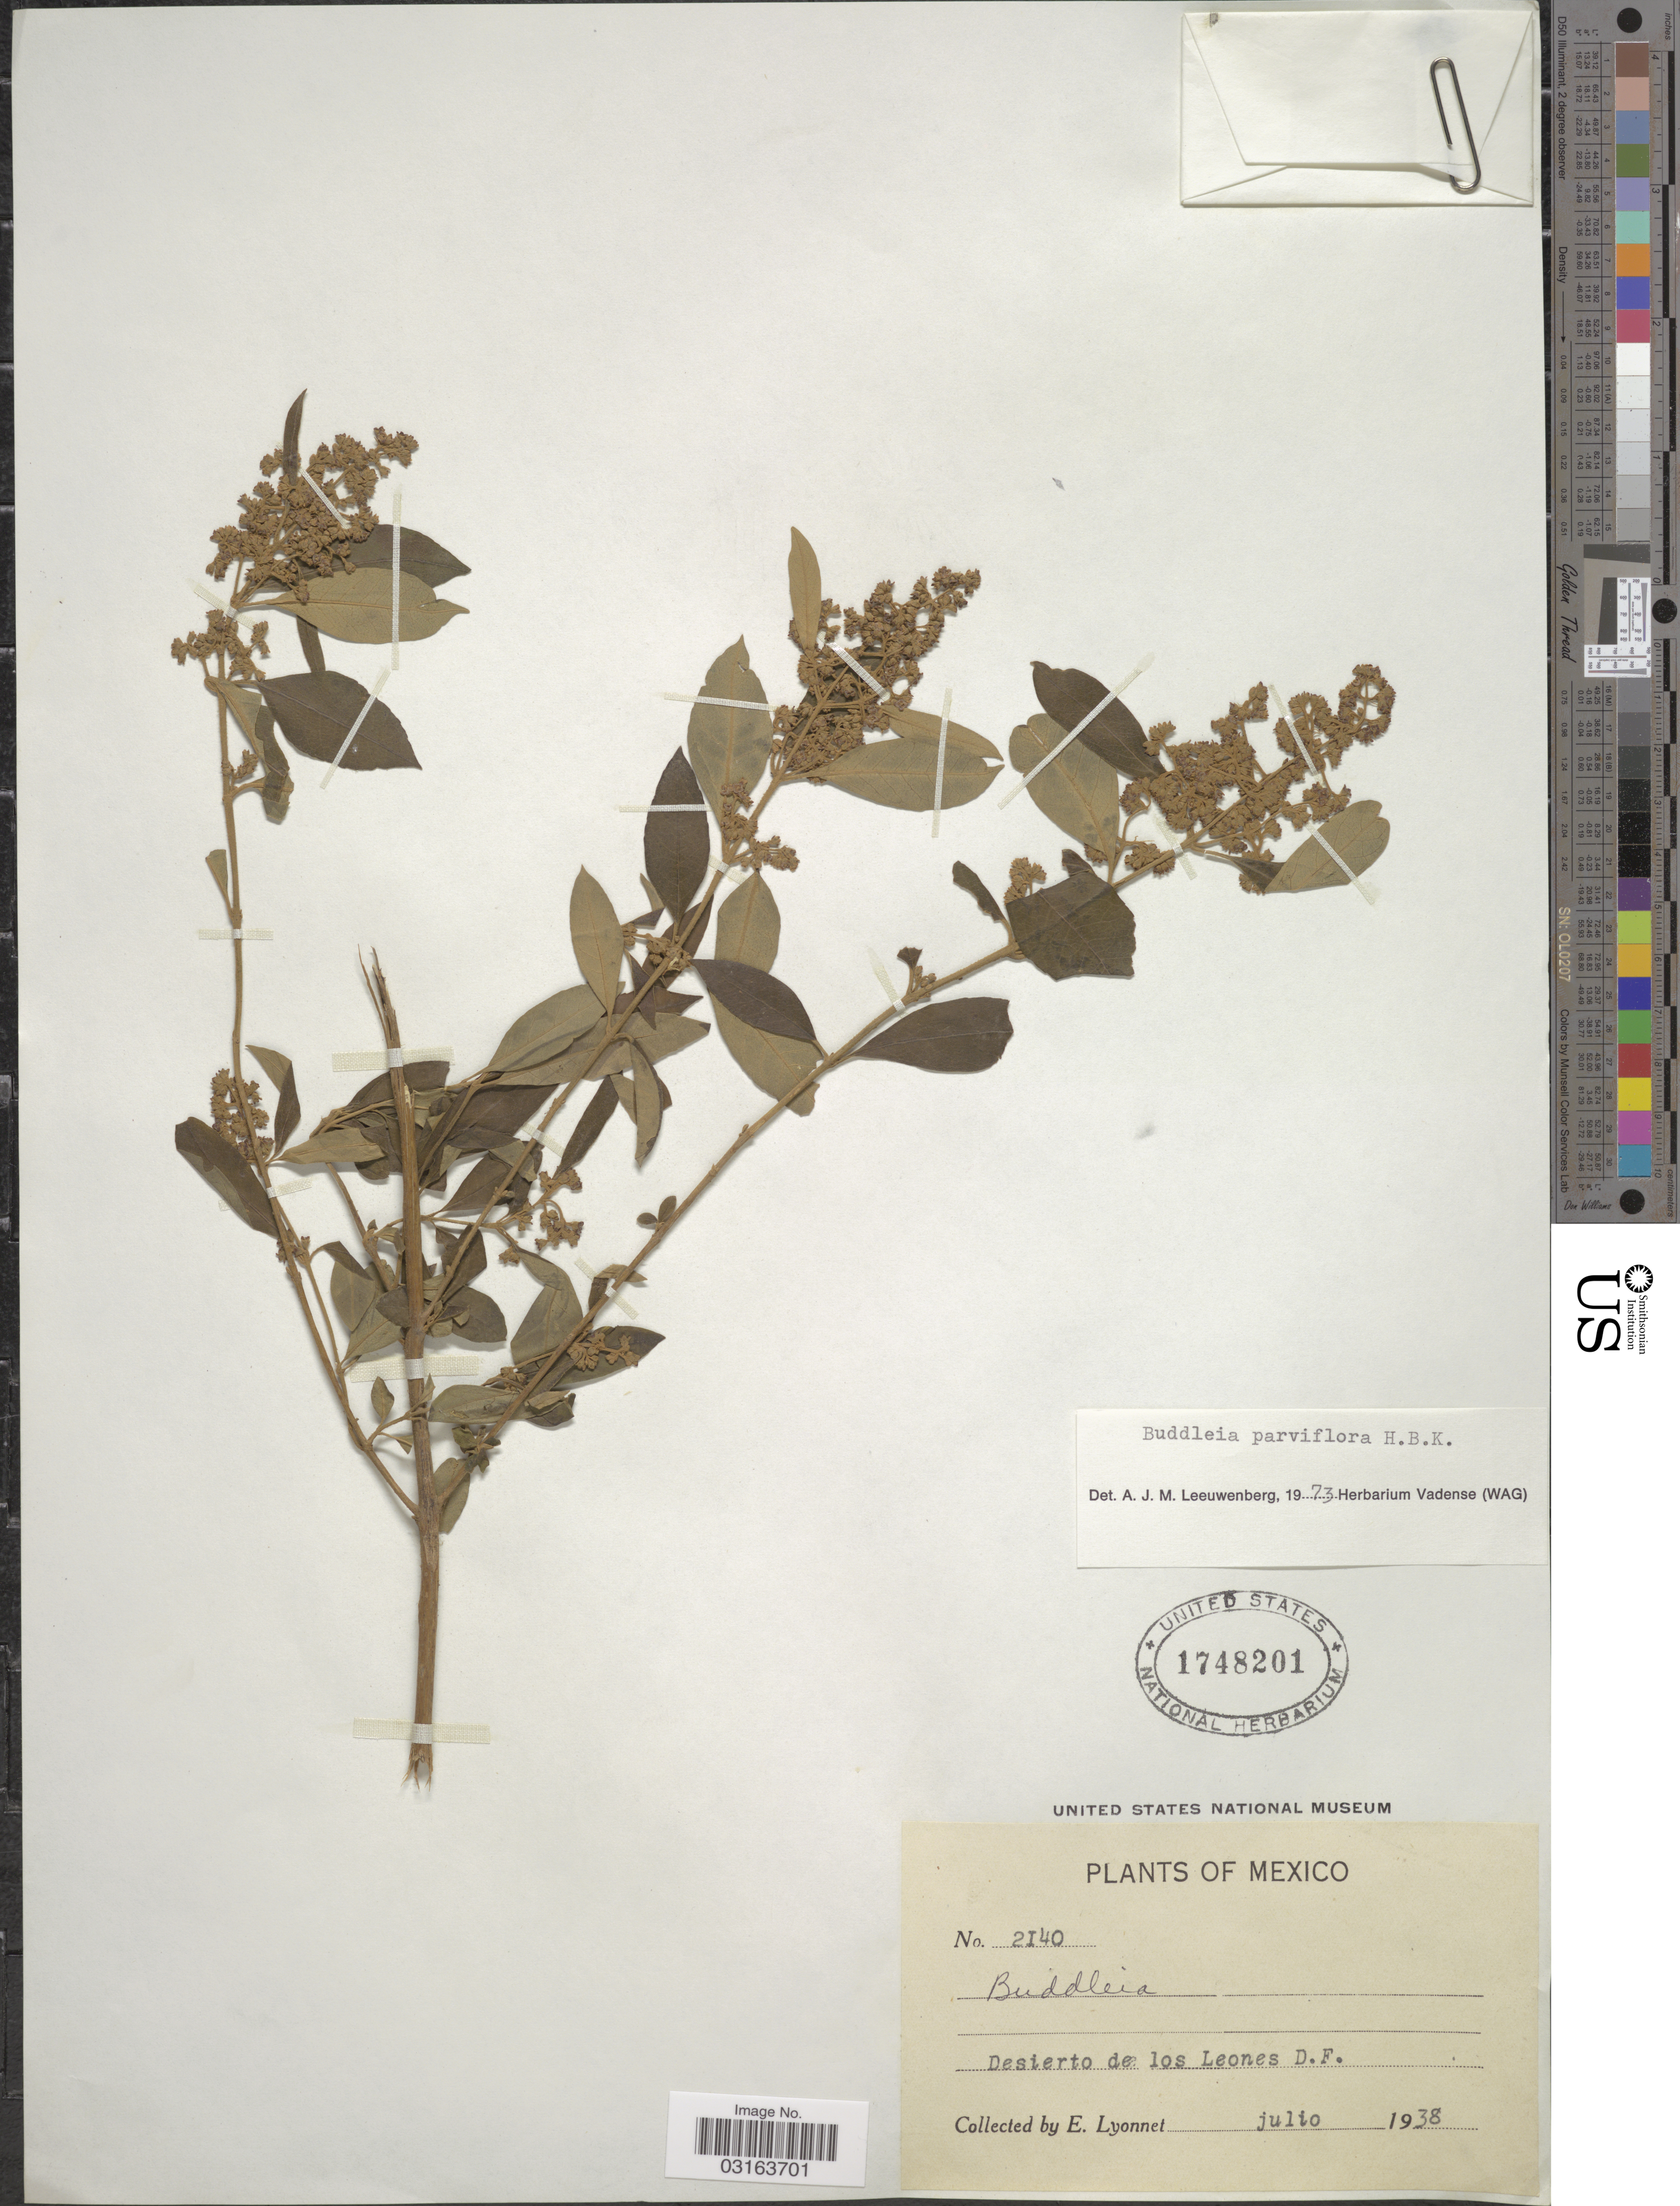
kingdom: Plantae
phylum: Tracheophyta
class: Magnoliopsida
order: Lamiales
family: Scrophulariaceae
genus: Buddleja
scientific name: Buddleja parviflora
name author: Kunth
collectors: E. Lyonnet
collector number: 2140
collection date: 1938-07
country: Mexico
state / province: Distrito Federal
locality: Desierto de los Leones D.F.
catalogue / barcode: US 1748201